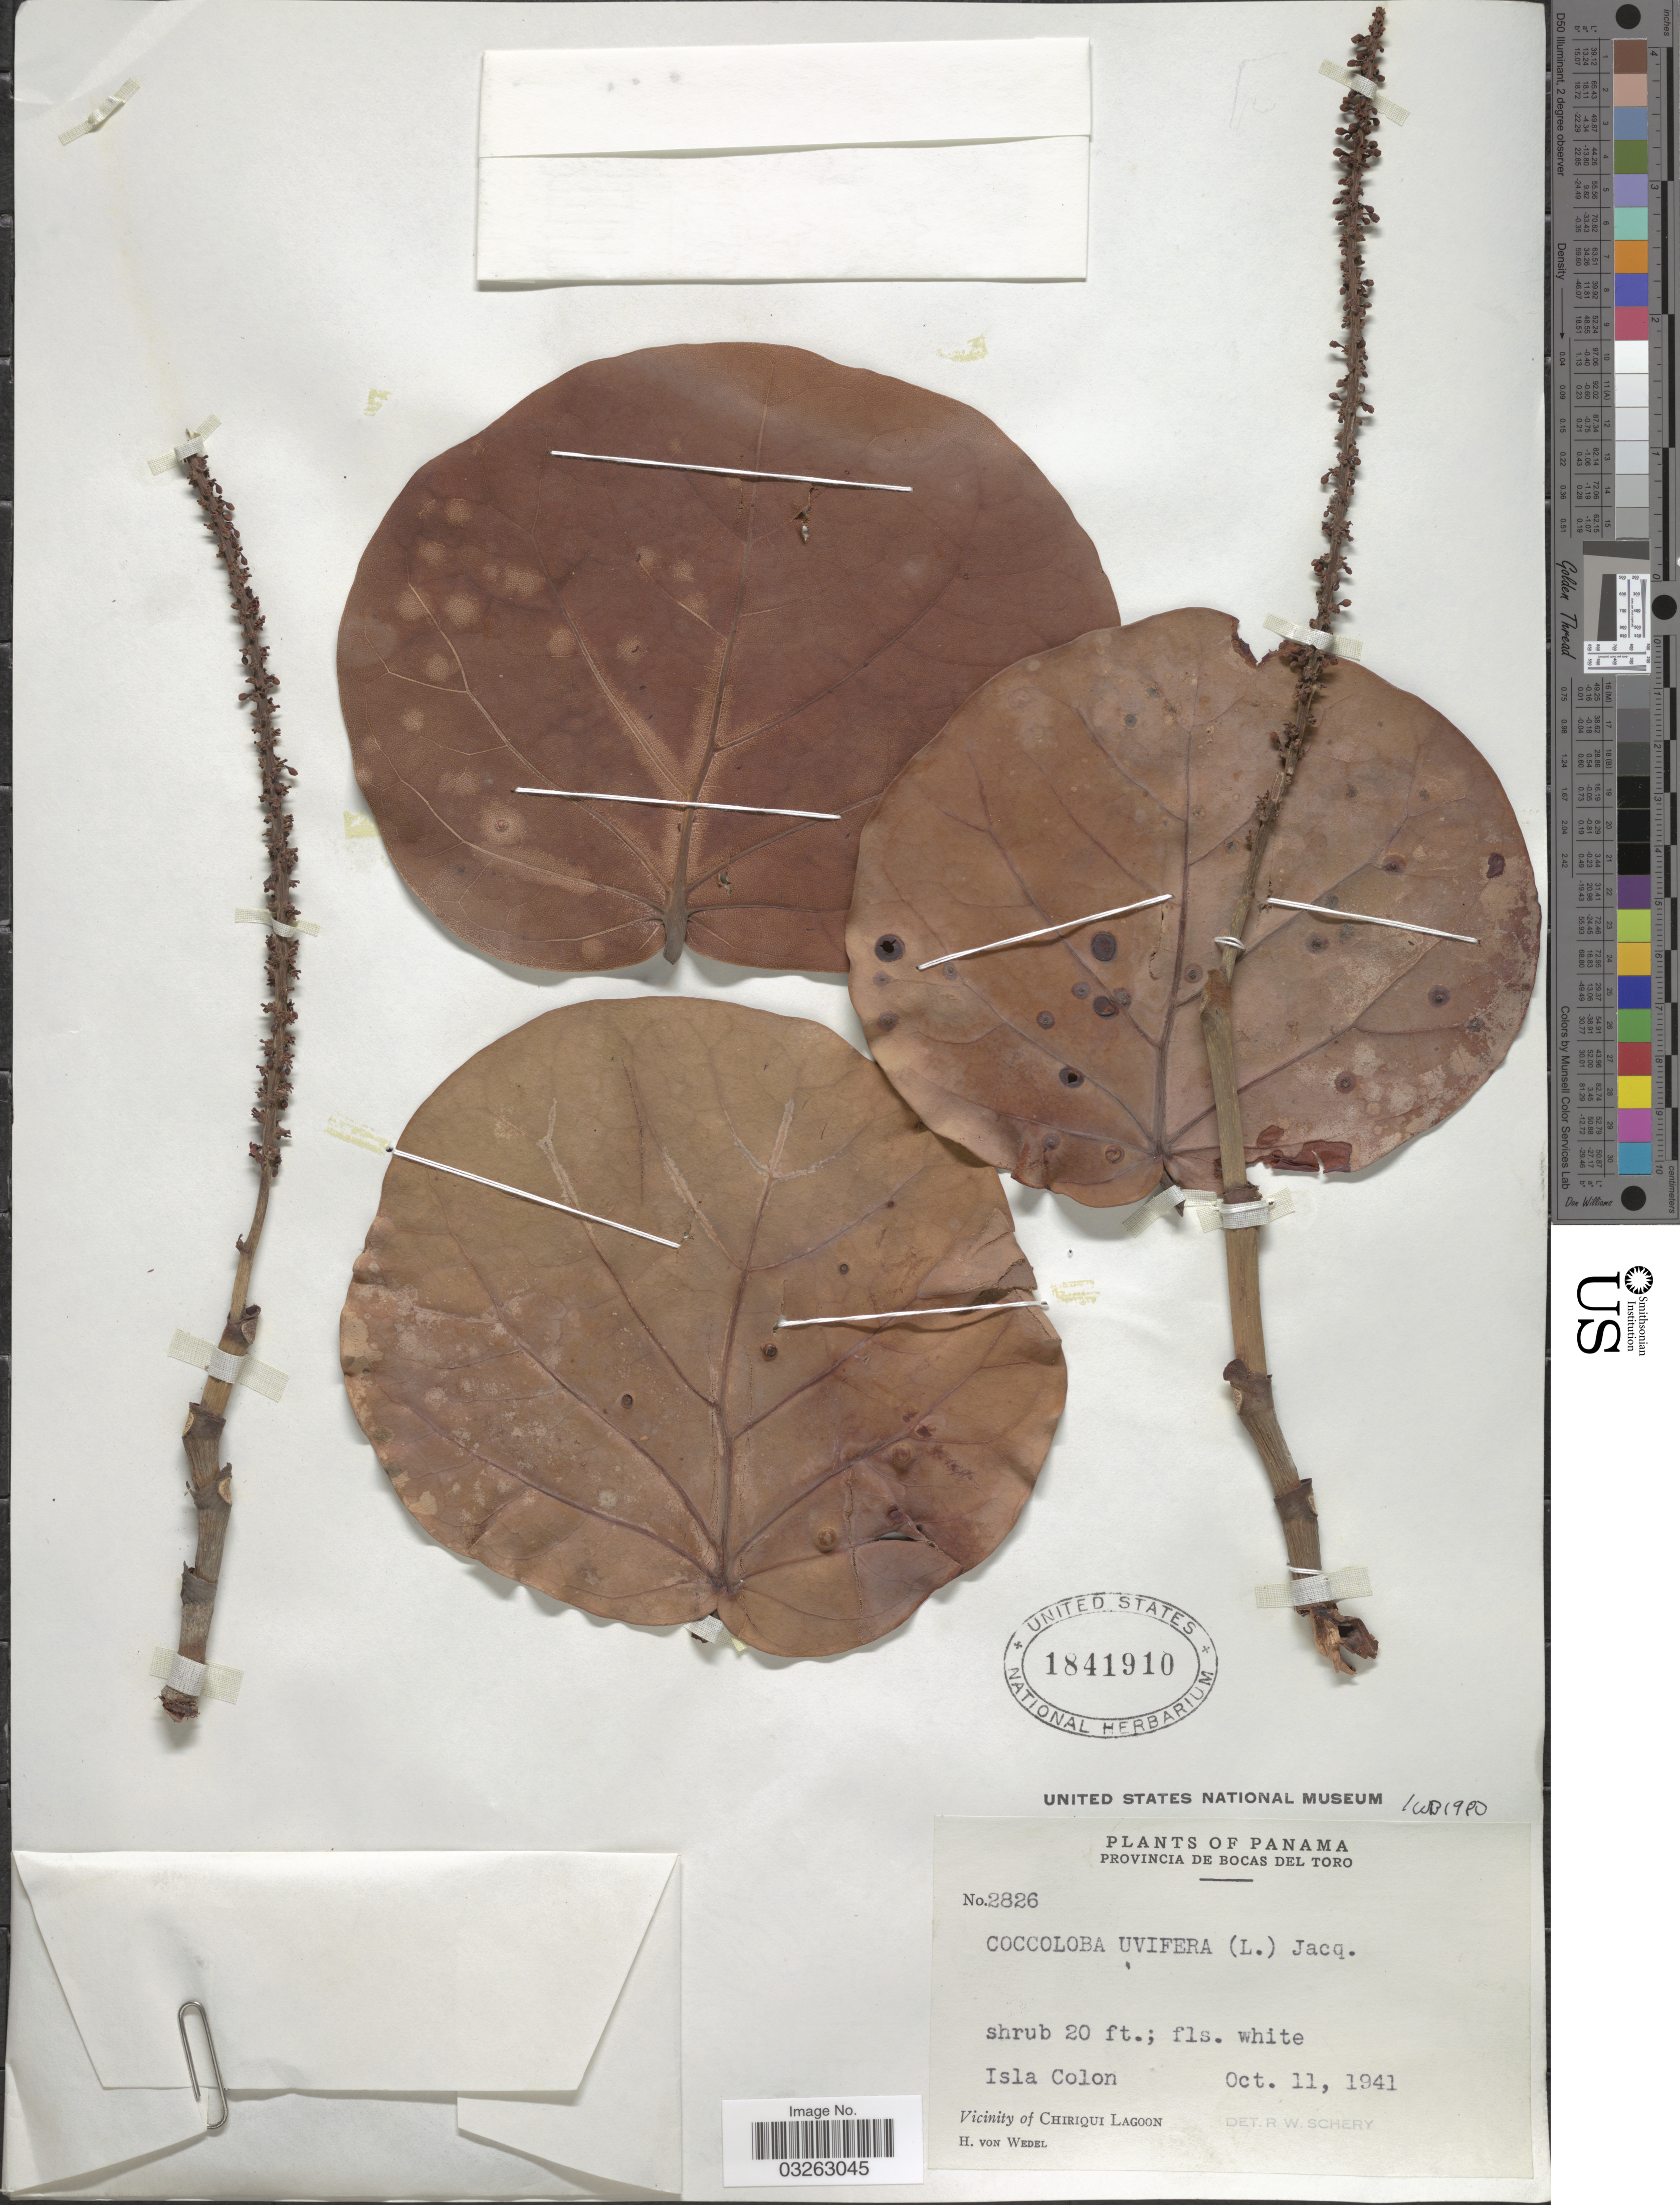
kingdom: Plantae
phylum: Tracheophyta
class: Magnoliopsida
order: Caryophyllales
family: Polygonaceae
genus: Coccoloba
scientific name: Coccoloba uvifera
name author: L.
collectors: H. von Wedel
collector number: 2826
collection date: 1941-10-11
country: Panama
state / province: Bocas del Toro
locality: Isla Colon, Vicinity of Chiriqui Lagoon.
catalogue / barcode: US 1841910